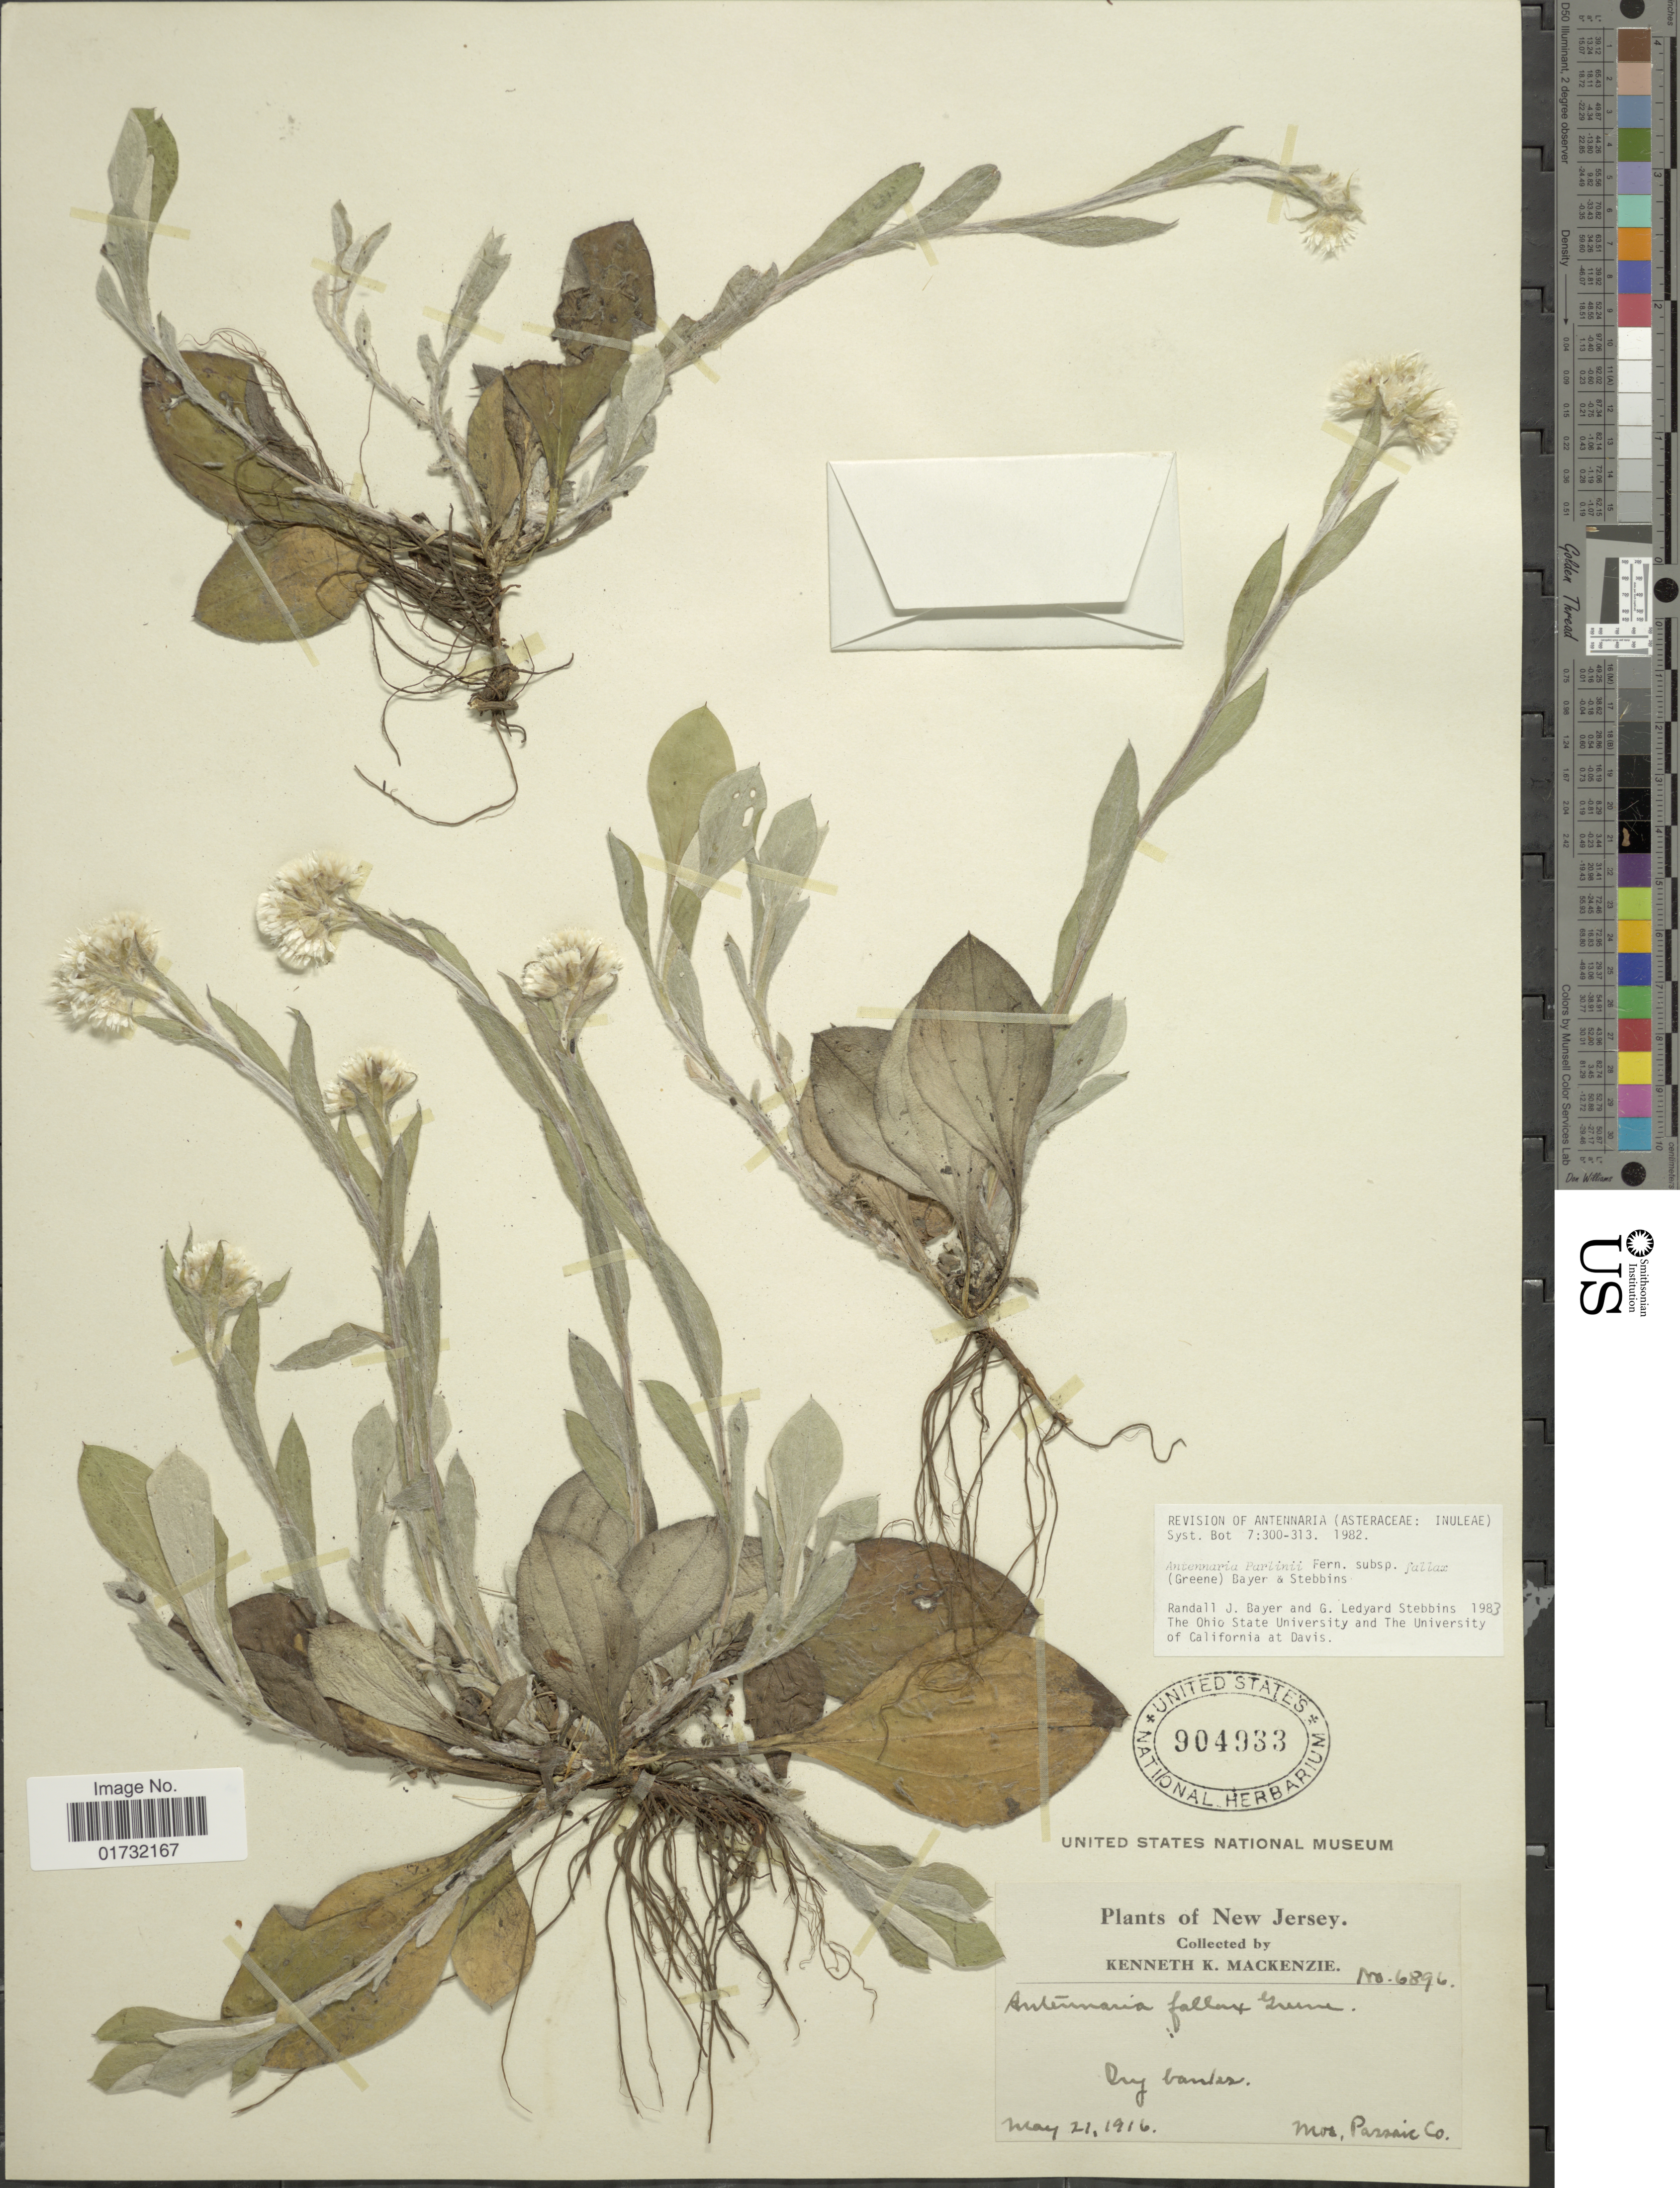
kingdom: Plantae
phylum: Tracheophyta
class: Magnoliopsida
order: Asterales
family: Asteraceae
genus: Antennaria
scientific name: Antennaria parlinii subsp. fallax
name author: (Greene) R.J. Bayer & Stebbins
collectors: K. K. Mackenzie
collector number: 6896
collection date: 1916-05-21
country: United States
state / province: New Jersey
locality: Mos, Prairie Co.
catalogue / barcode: US 904933